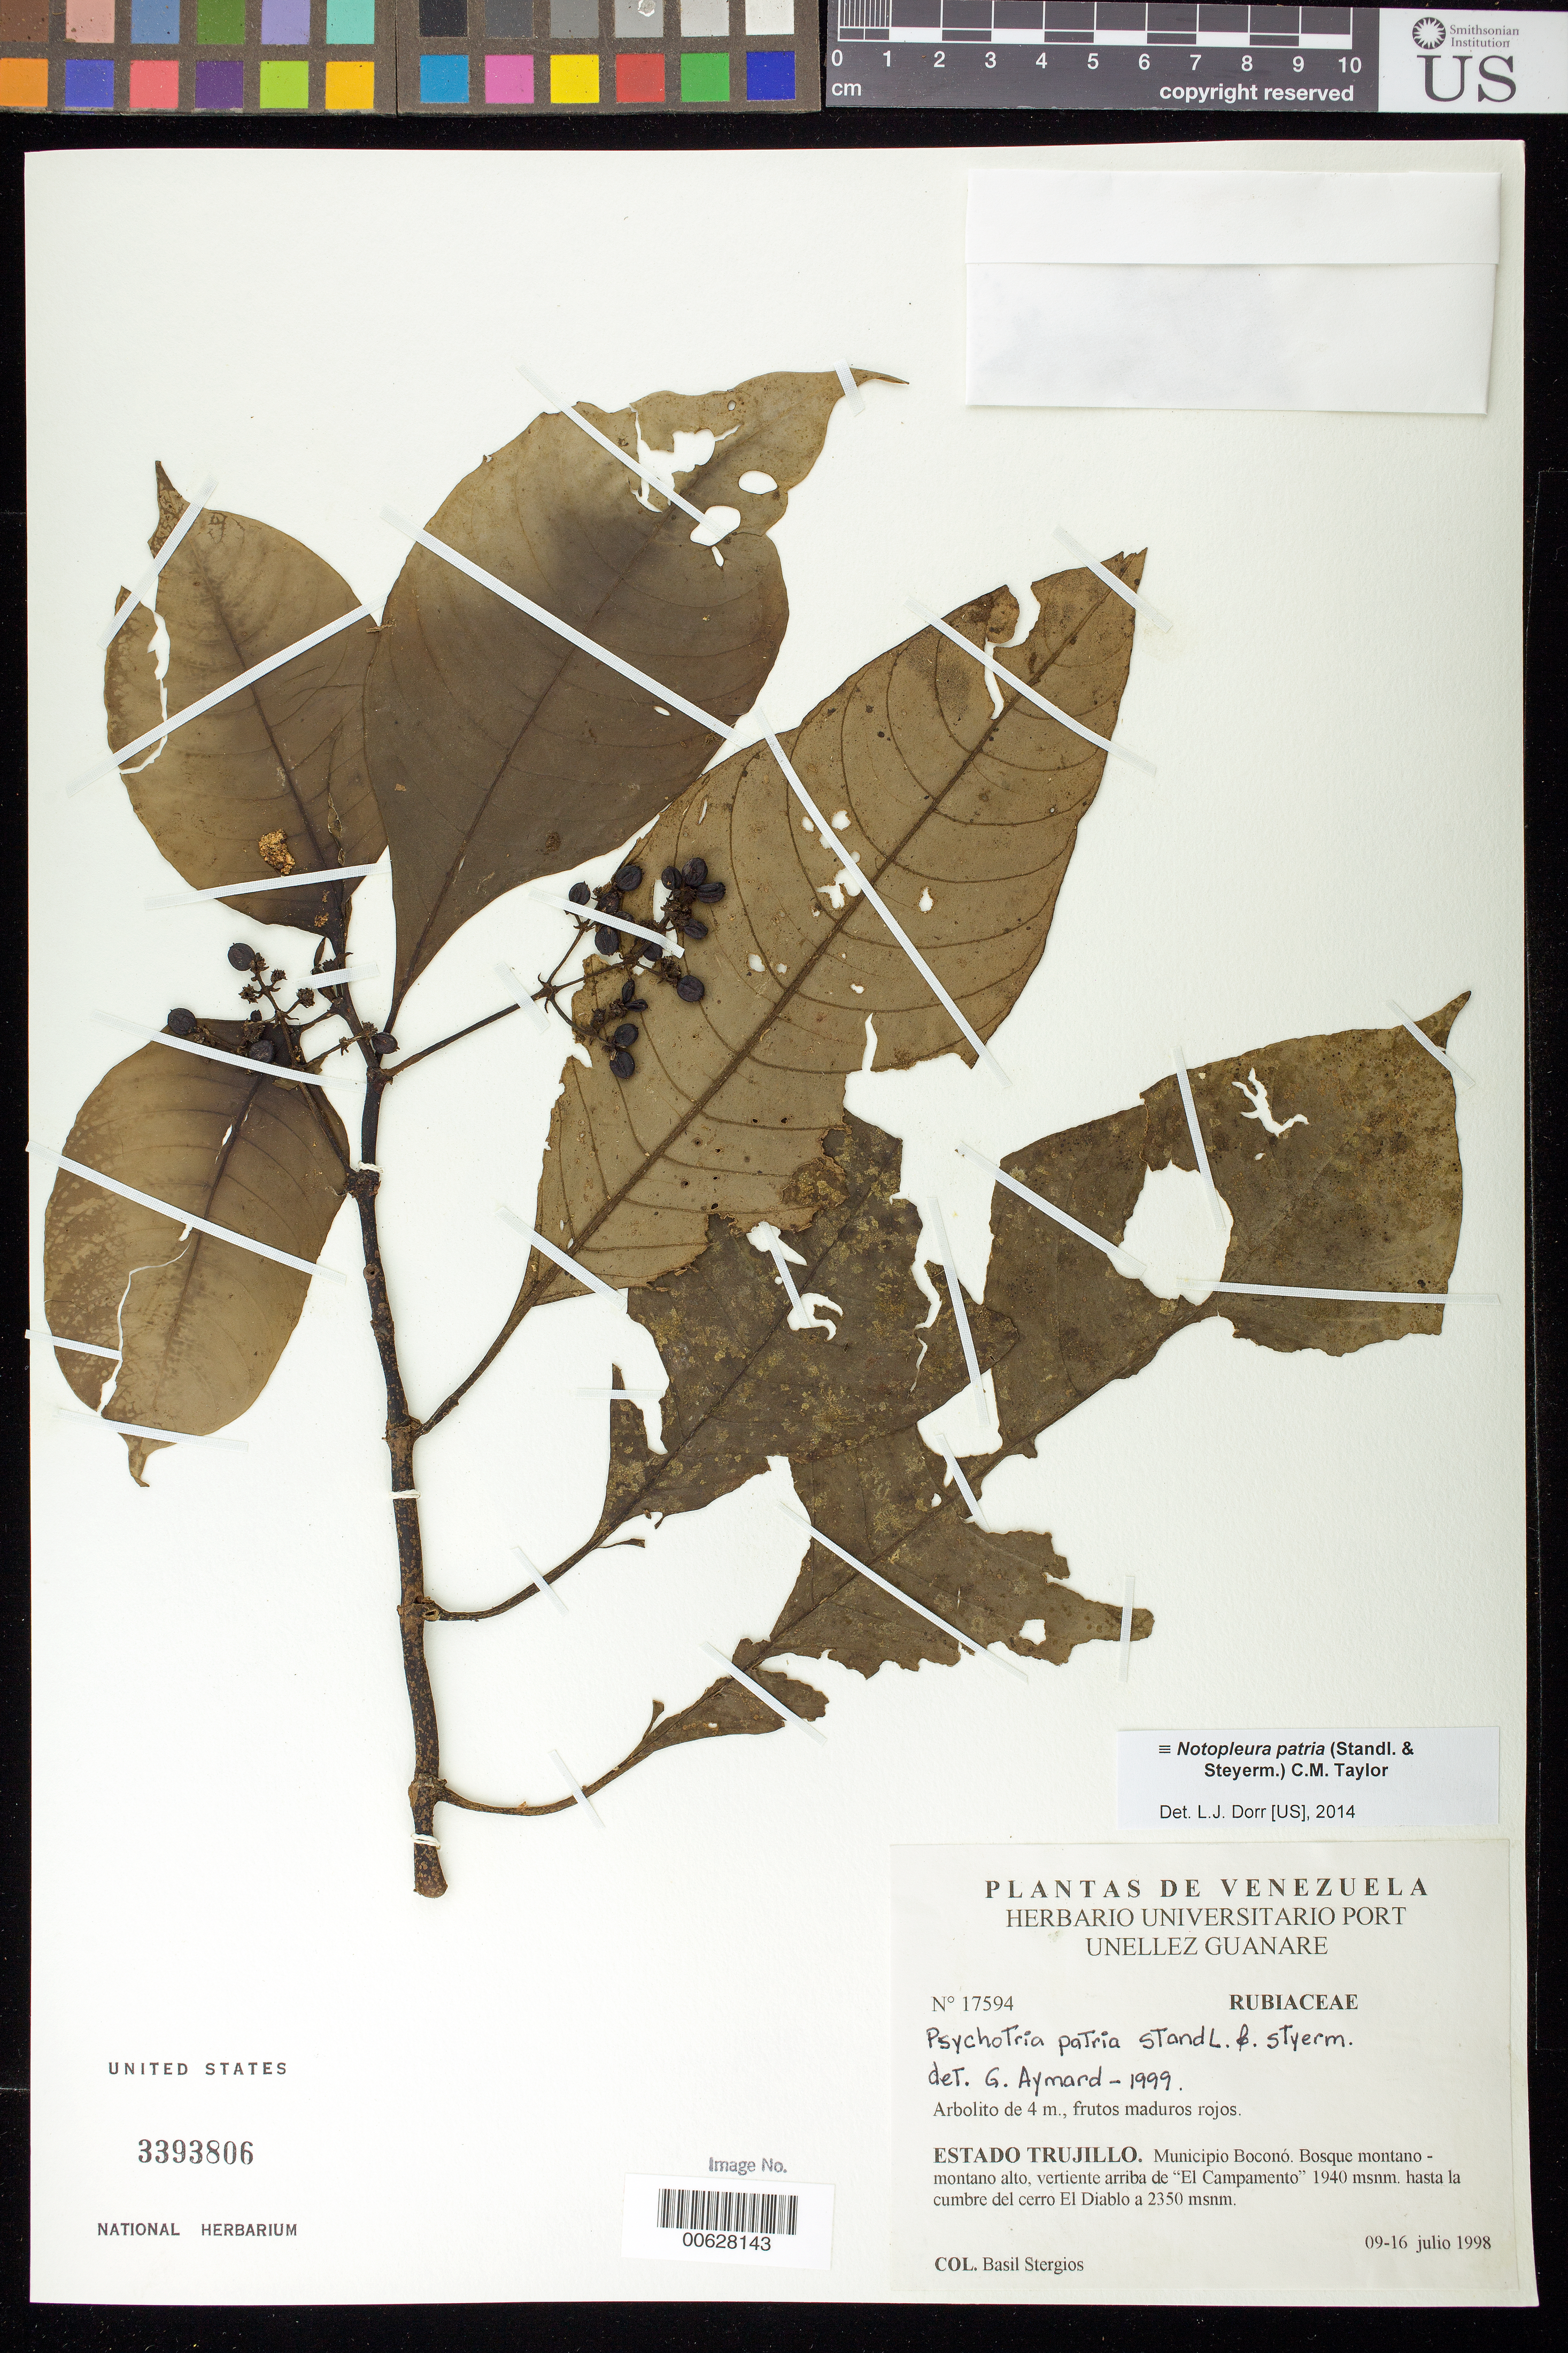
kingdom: Plantae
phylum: Tracheophyta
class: Magnoliopsida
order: Gentianales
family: Rubiaceae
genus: Notopleura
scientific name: Notopleura patria var. patria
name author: (Standl. & Steyerm.) C.M. Taylor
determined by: Dorr, L. J., (BOT), Smithsonian Institution - National Museum of Natural History (UNITED STATES)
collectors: B. G. Stergios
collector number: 17594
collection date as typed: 09 Jul 1998 to 16 Jul 1998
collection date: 1998-07-09/1998-07-16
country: Venezuela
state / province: Trujillo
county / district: Boconó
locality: Vertiente arriba de El Campamento 1940 m hasta la cumbre del cerro El Diablo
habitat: Bosque montano - montano alto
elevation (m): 1940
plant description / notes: MO, PORT, US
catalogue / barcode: US 3393806